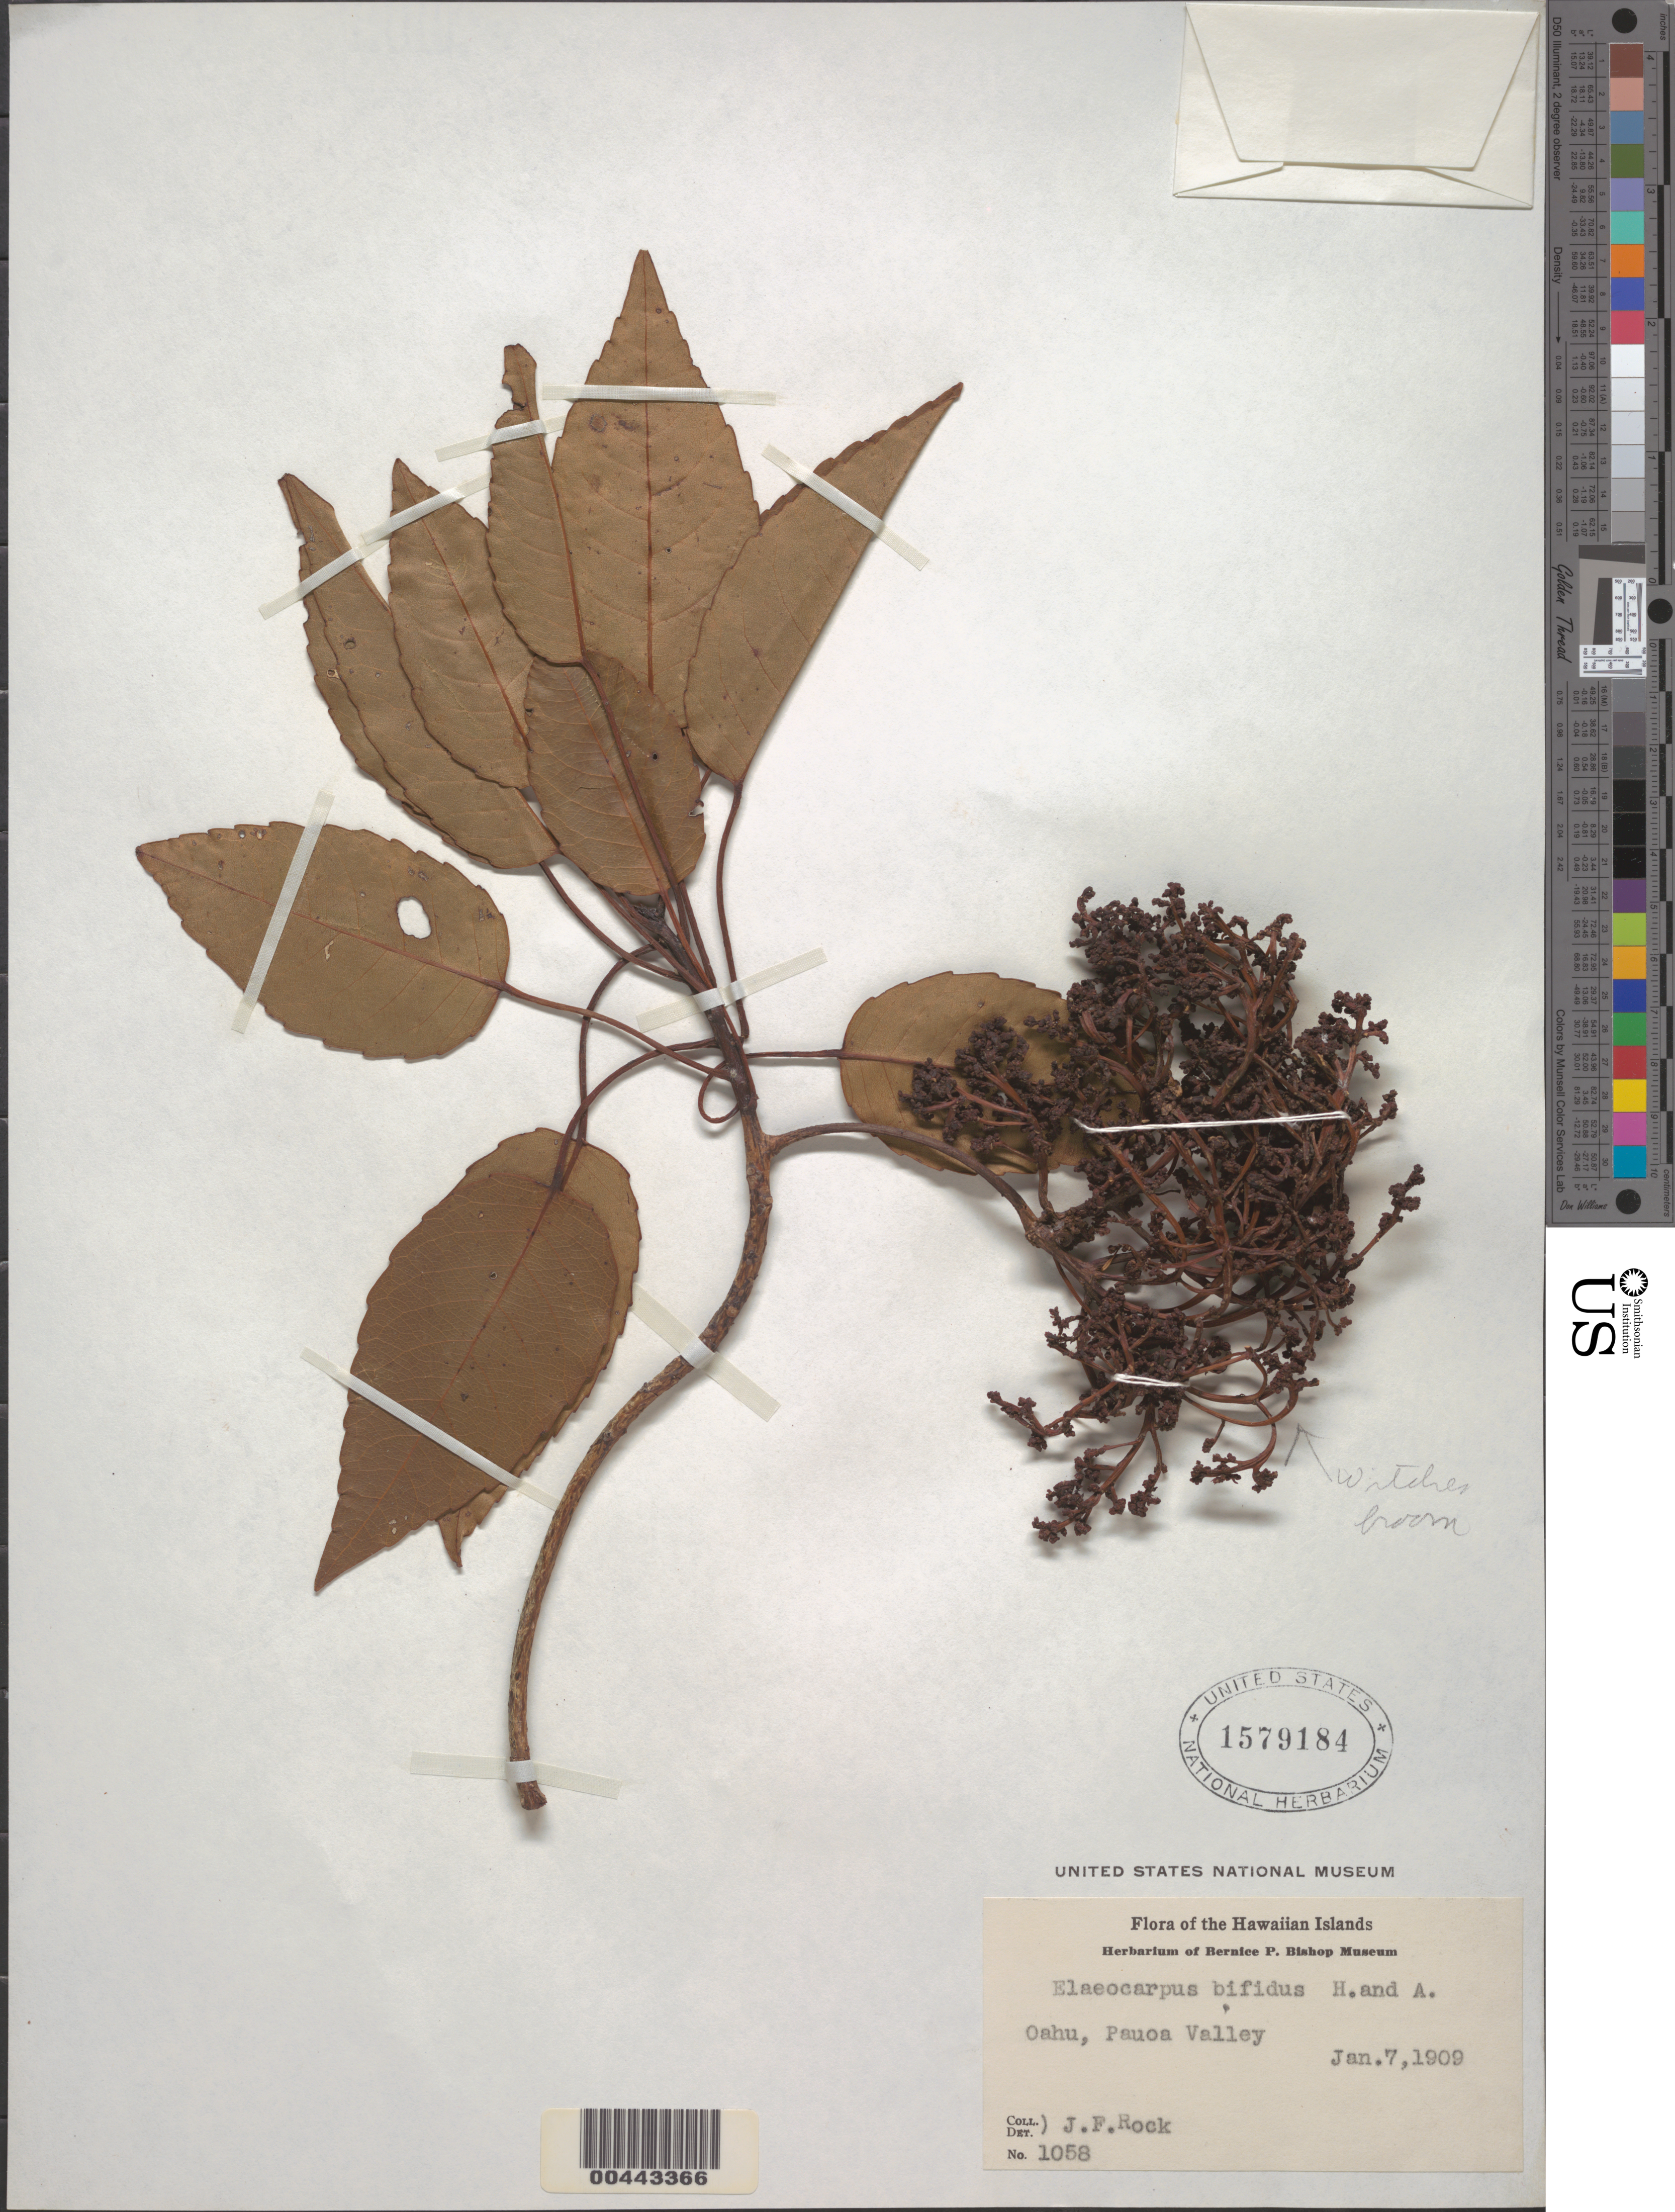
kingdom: Plantae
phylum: Tracheophyta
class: Magnoliopsida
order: Oxalidales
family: Elaeocarpaceae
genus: Elaeocarpus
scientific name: Elaeocarpus bifidus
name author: Hook. & Arn.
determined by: Rock, Joseph F.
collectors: J. F. Rock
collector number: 1058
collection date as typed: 7 Jan 1909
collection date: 1909-01-07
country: United States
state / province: Hawaii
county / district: Honolulu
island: Oahu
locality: Pauoa Valley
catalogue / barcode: US 1579184